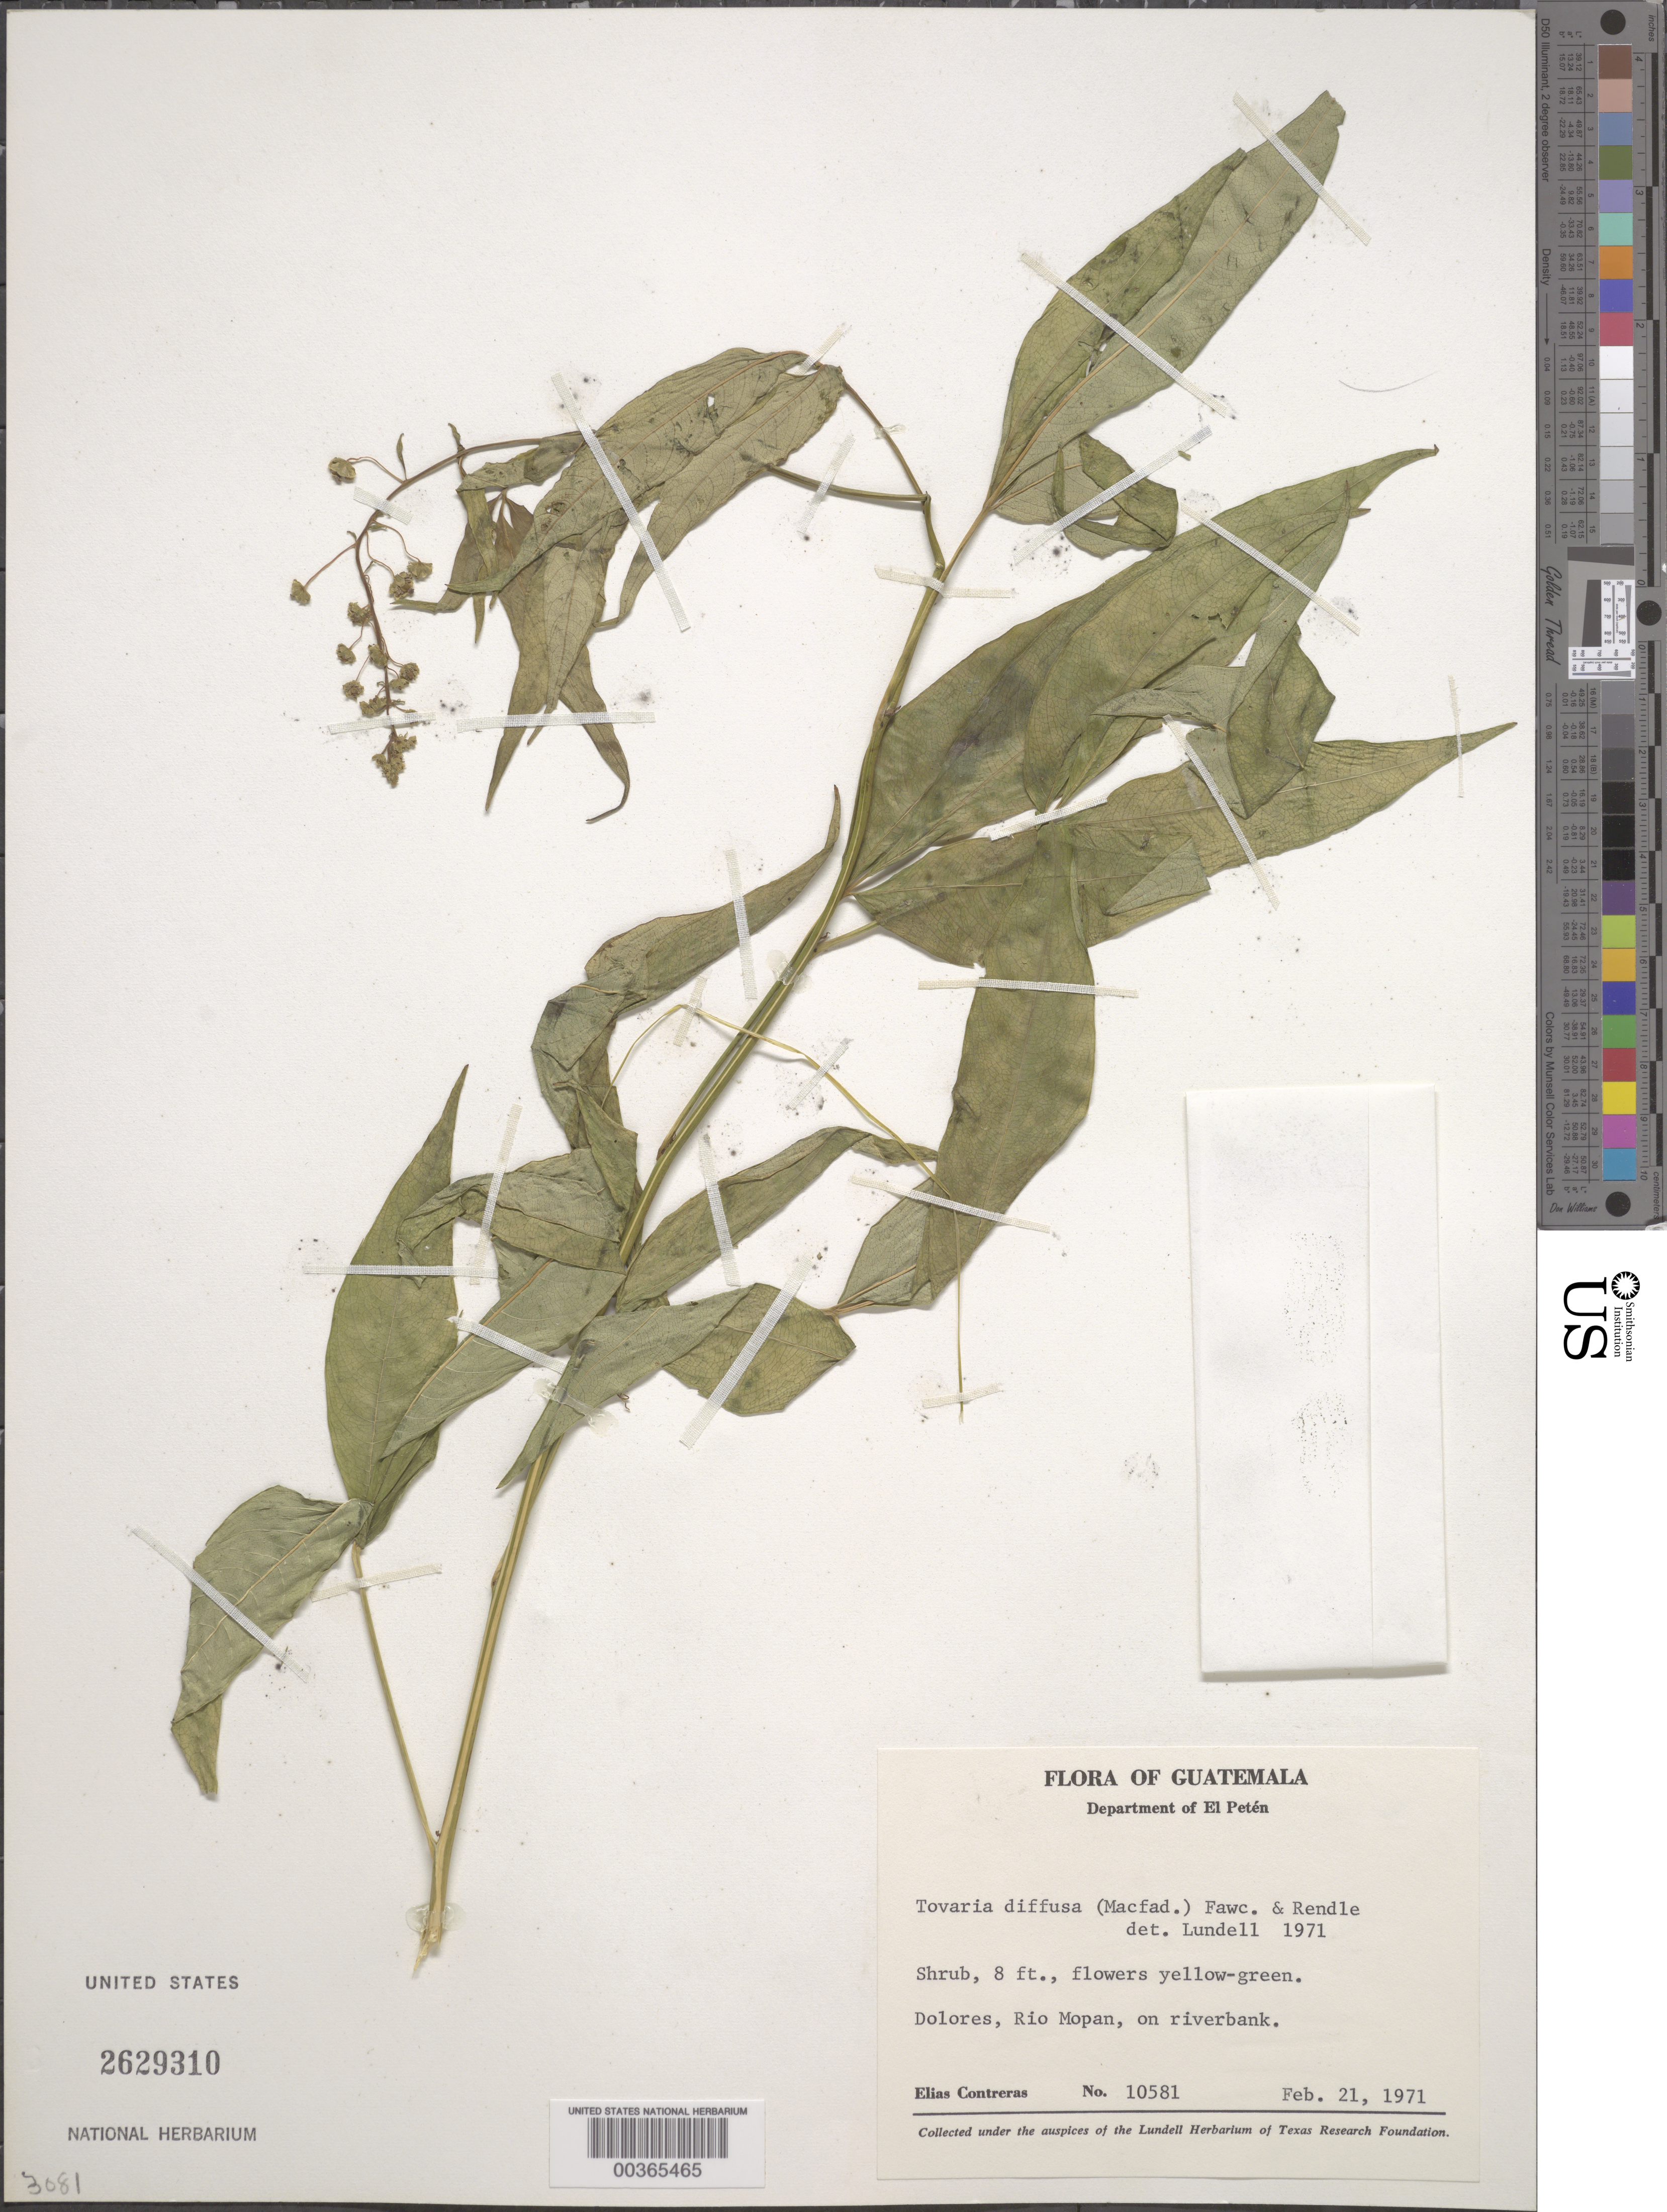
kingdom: Plantae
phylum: Tracheophyta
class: Magnoliopsida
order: Brassicales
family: Tovariaceae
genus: Tovaria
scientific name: Tovaria diffusa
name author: (Macfad.) Fawc. & Rendle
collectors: E. Contreras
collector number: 10581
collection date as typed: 21 Feb 1971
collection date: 1971-02-21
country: Guatemala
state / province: El Petén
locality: Dolores, Rio Mopan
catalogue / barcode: US 2629310